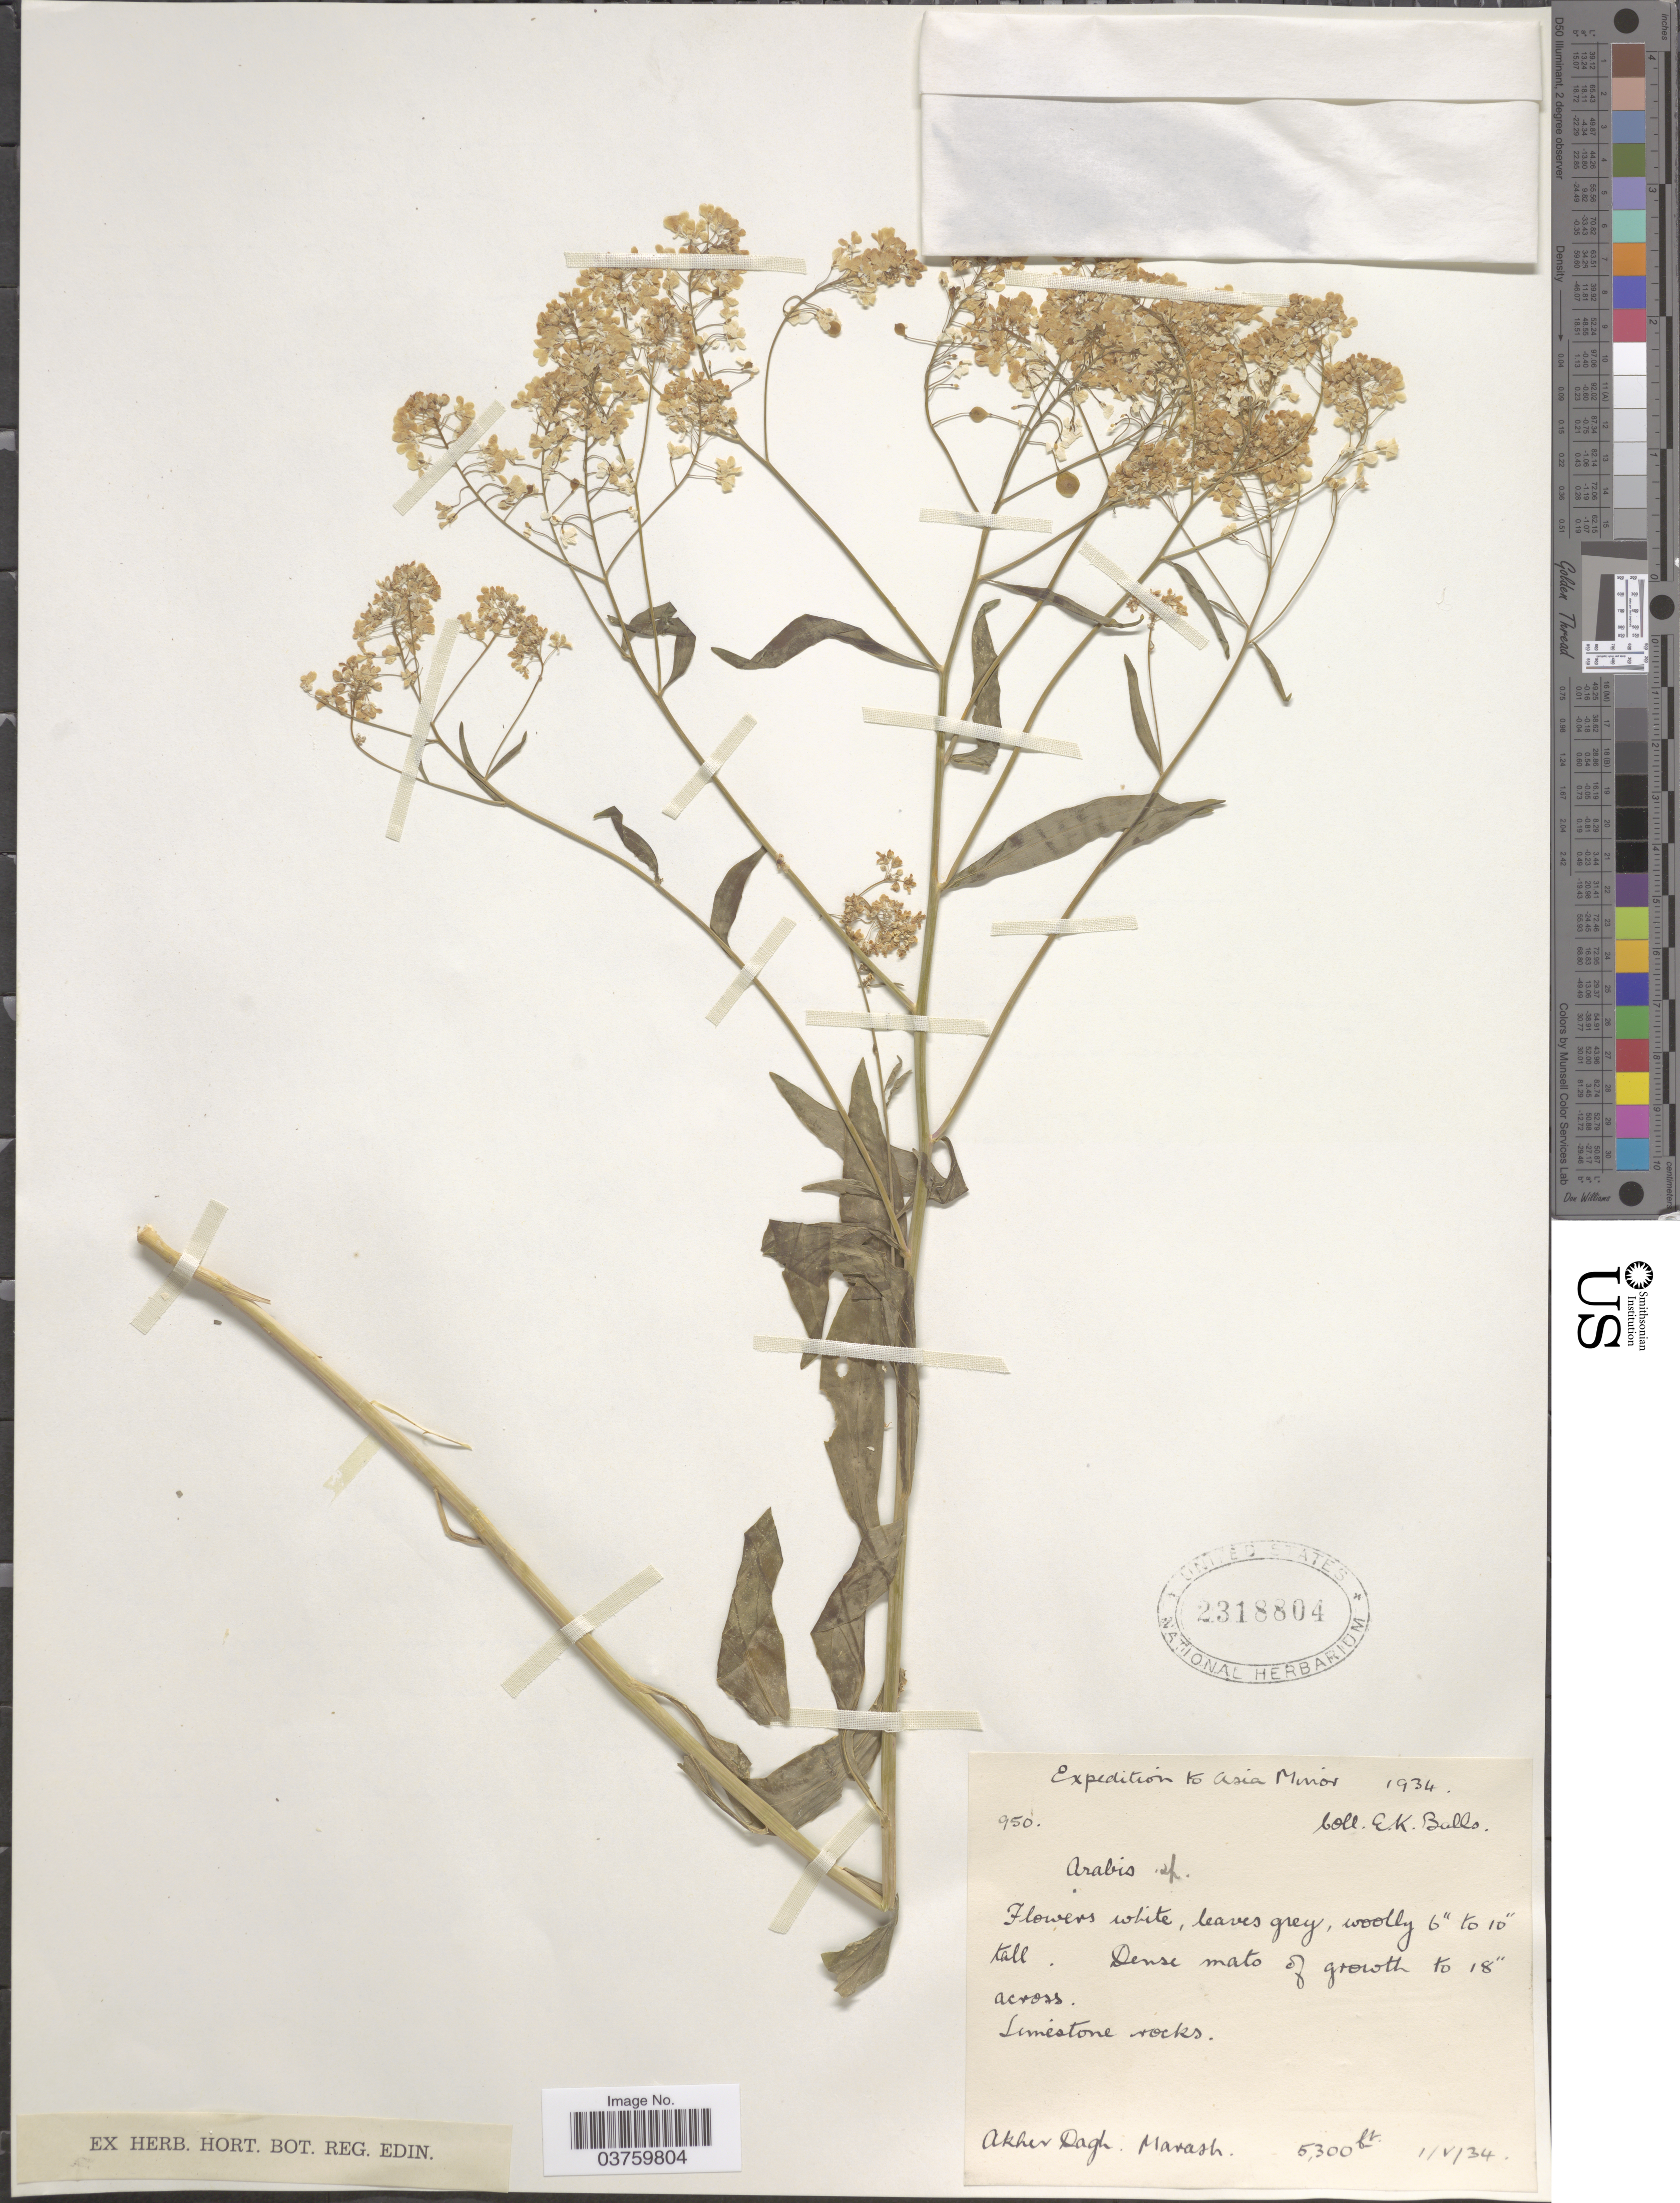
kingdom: Plantae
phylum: Tracheophyta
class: Magnoliopsida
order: Brassicales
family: Brassicaceae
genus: Arabis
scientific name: Arabis sp.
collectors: E. K. Balls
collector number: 950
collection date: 1934-05-01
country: Turkey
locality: Asia Minor. Akher Dagh. Marash.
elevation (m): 1615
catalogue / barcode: US 2318804